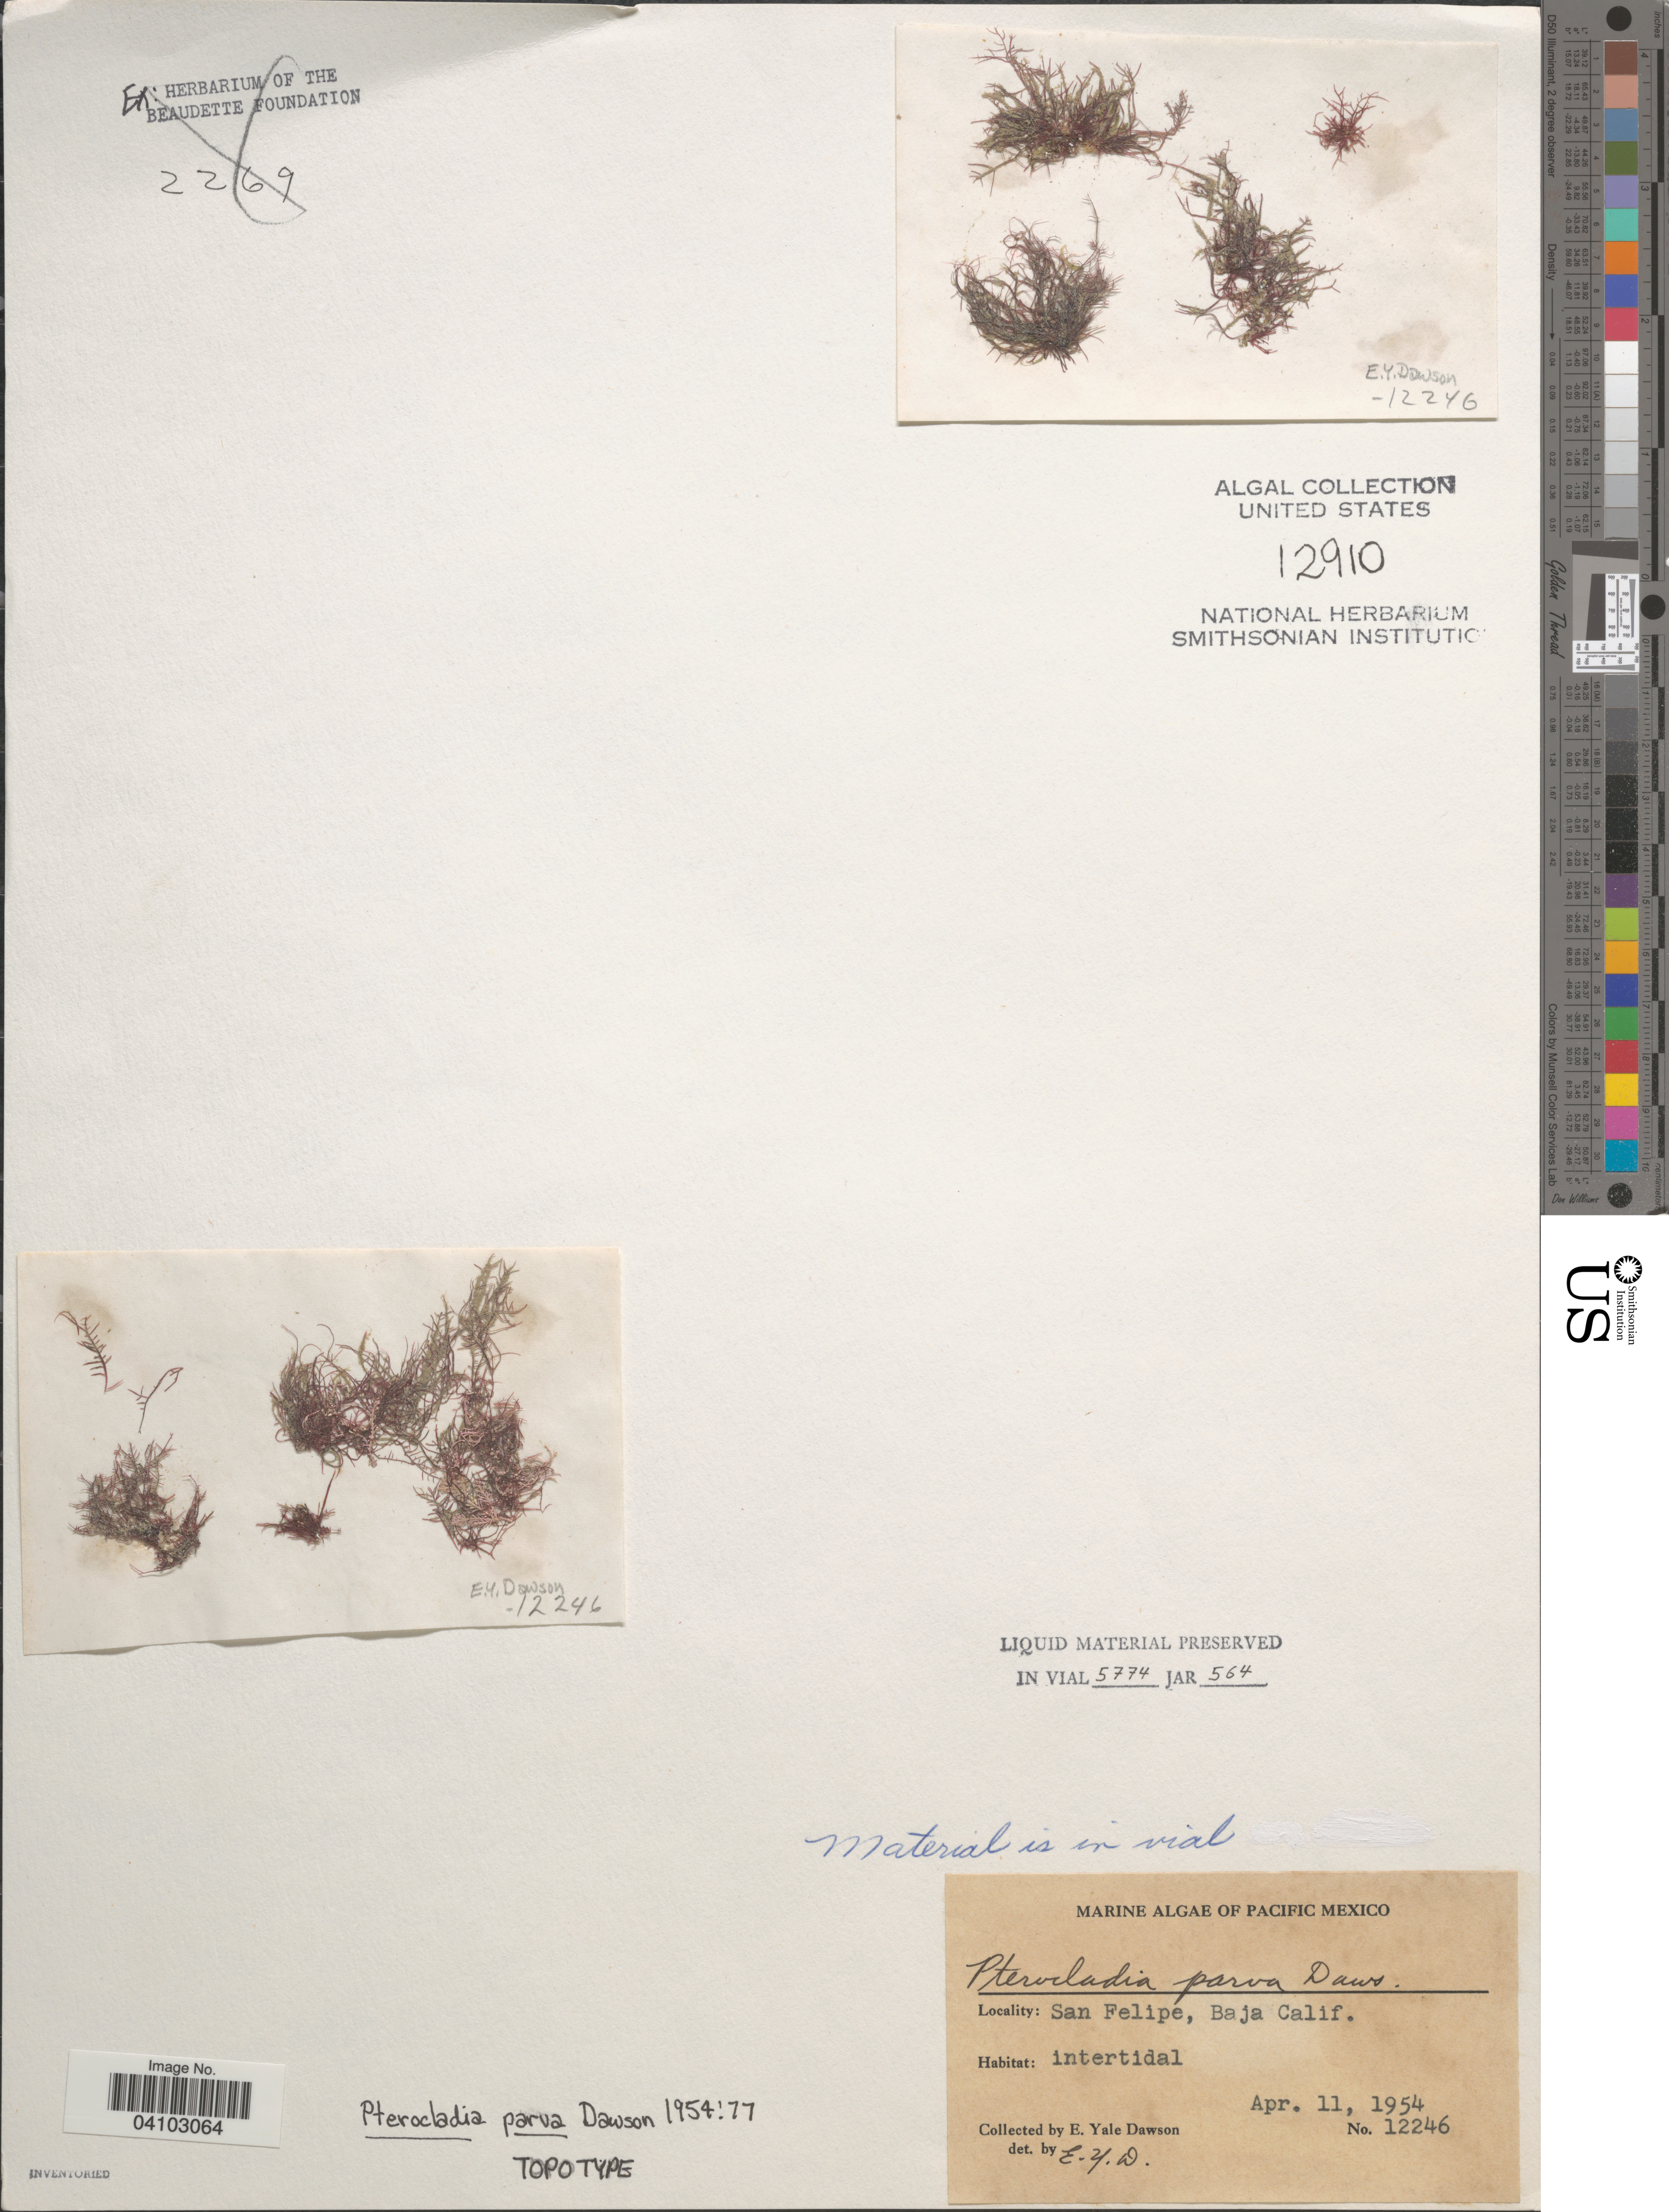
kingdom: Plantae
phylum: Rhodophyta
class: Florideophyceae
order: Gelidiales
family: Pterocladiaceae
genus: Pterocladia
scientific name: Pterocladia parva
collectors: E. Y. Dawson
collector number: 12246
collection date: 1954-04-11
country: Mexico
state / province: Baja California Norte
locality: Pacific Mexico. San Felipe.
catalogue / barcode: US 12910